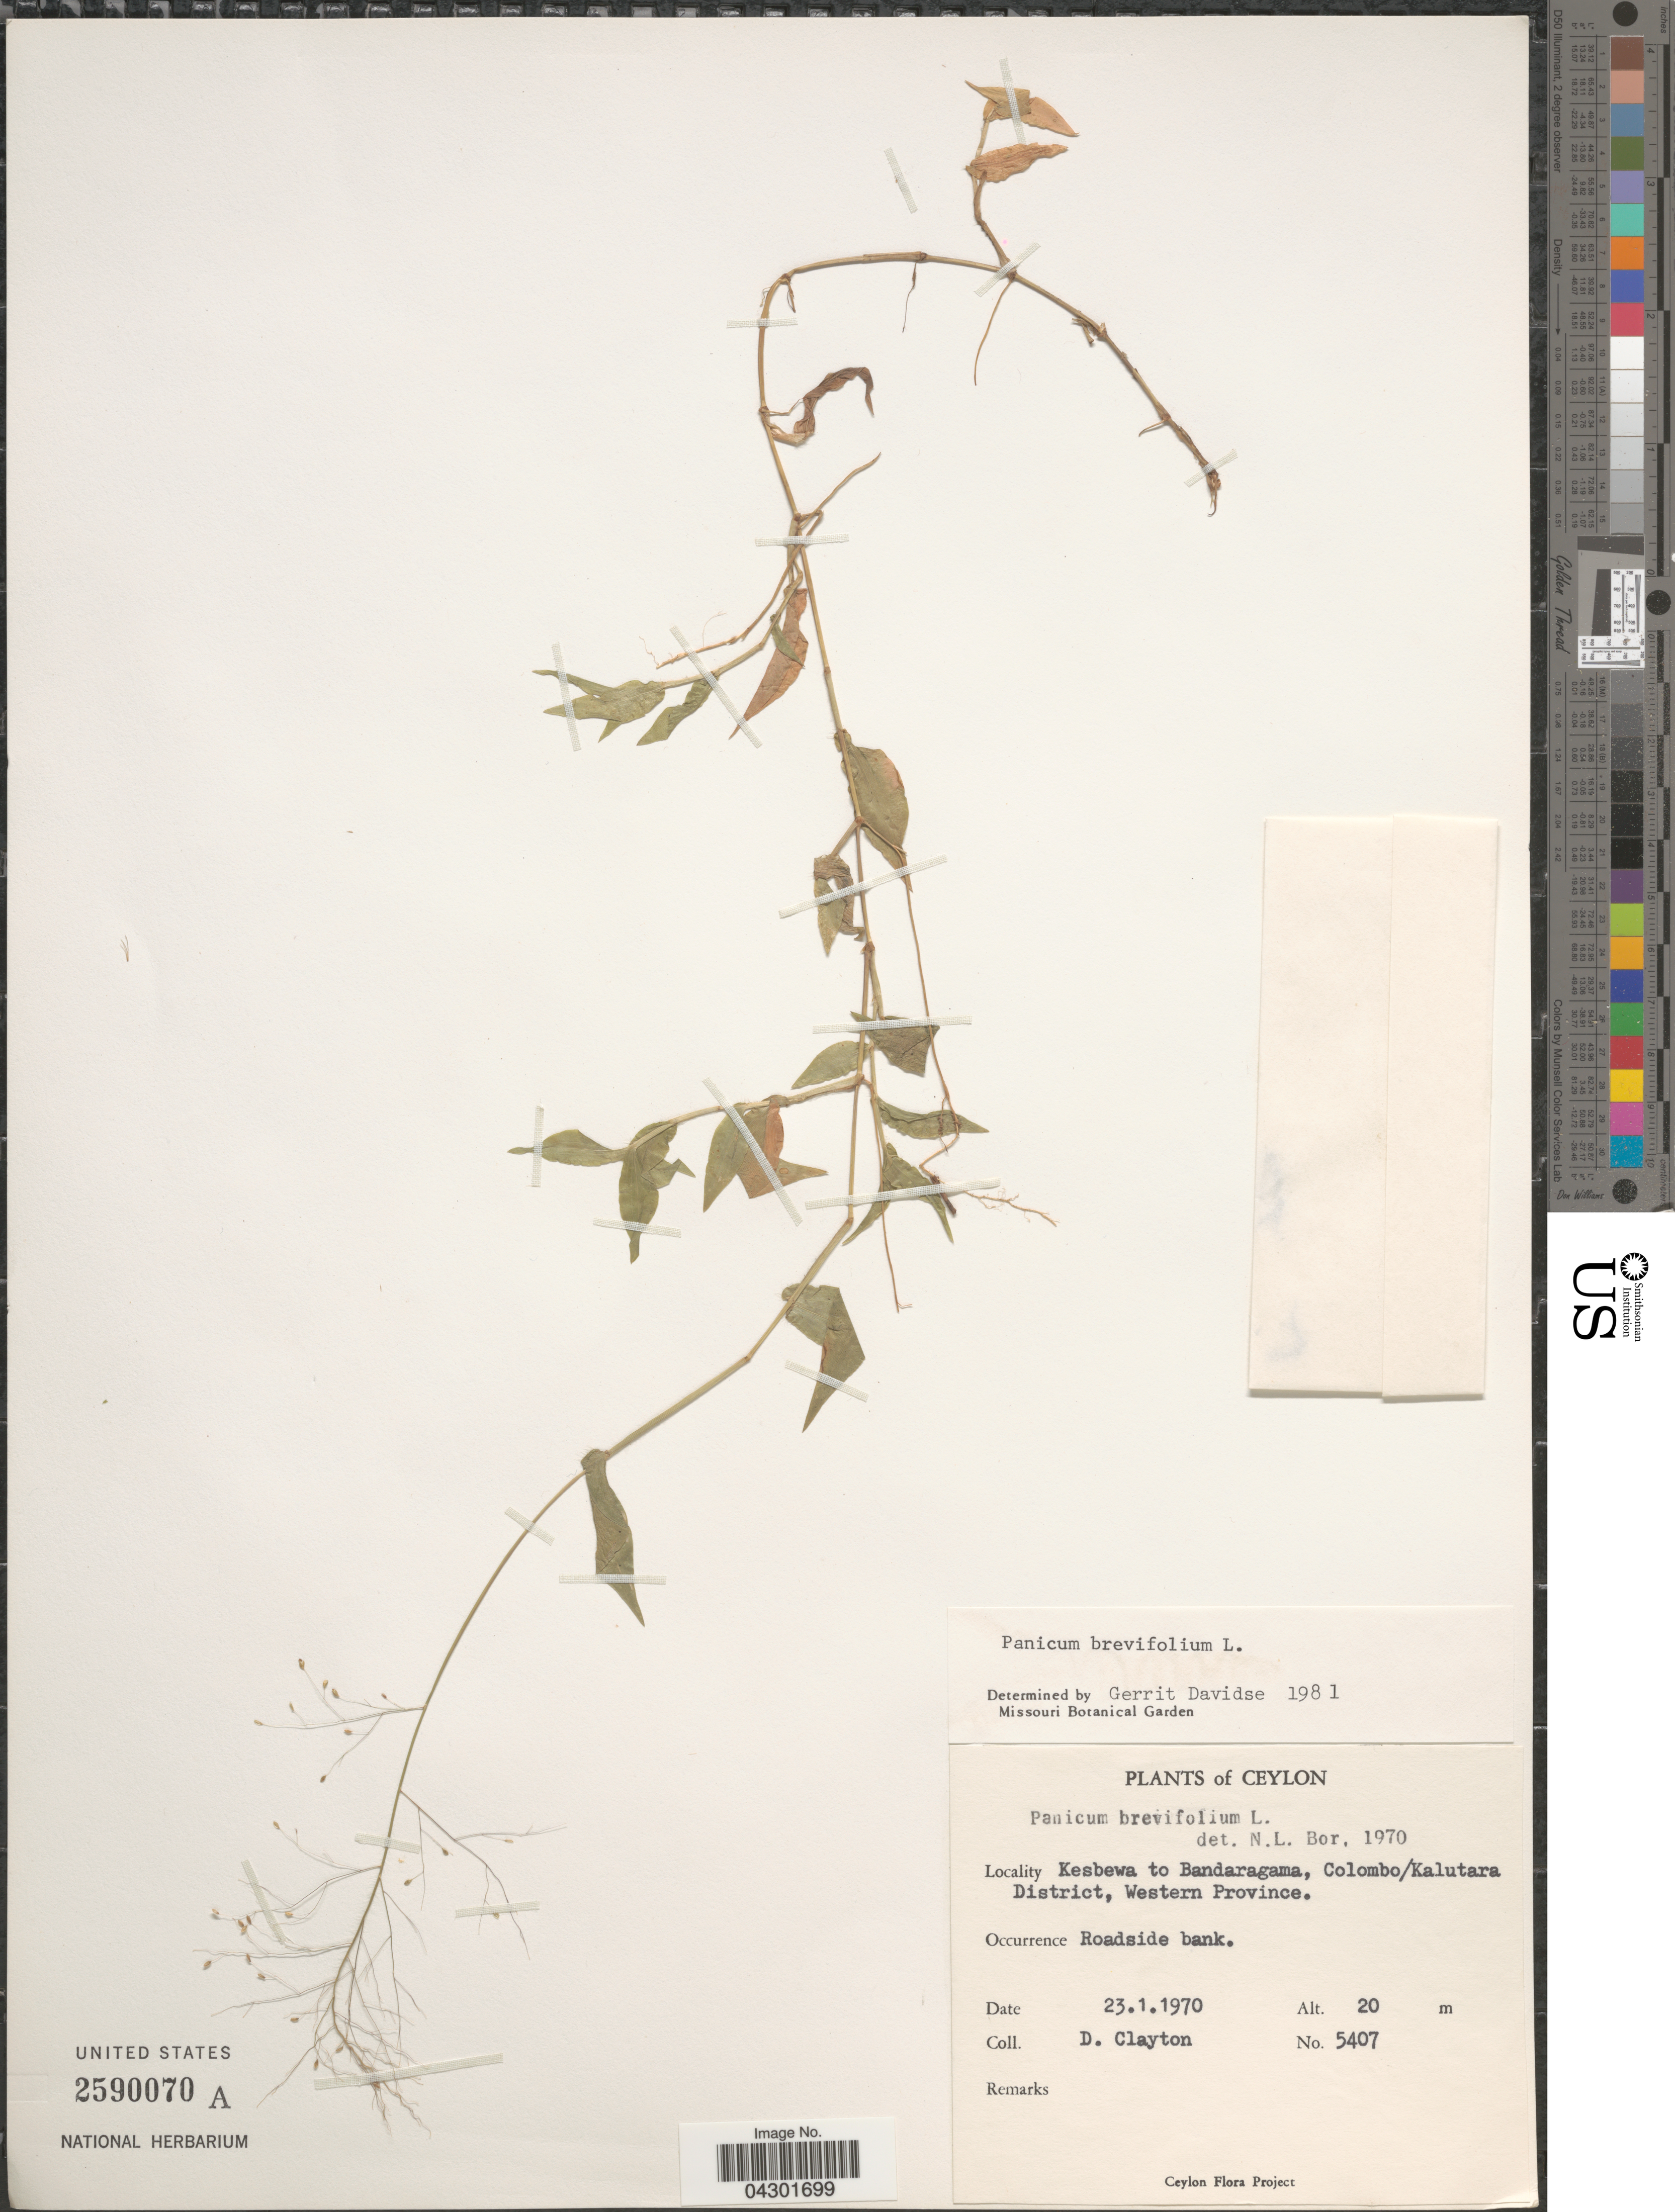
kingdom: Plantae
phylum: Tracheophyta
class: Liliopsida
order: Poales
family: Poaceae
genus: Panicum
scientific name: Panicum brevifolium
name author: L.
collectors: D. Clayton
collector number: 5407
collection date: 1970-01-23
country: Sri Lanka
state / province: Western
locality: Ceylon. Kesbewa to Bandaragama, Colombo/Kalutara District. Roadside bank.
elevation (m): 20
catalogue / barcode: US 2590070A